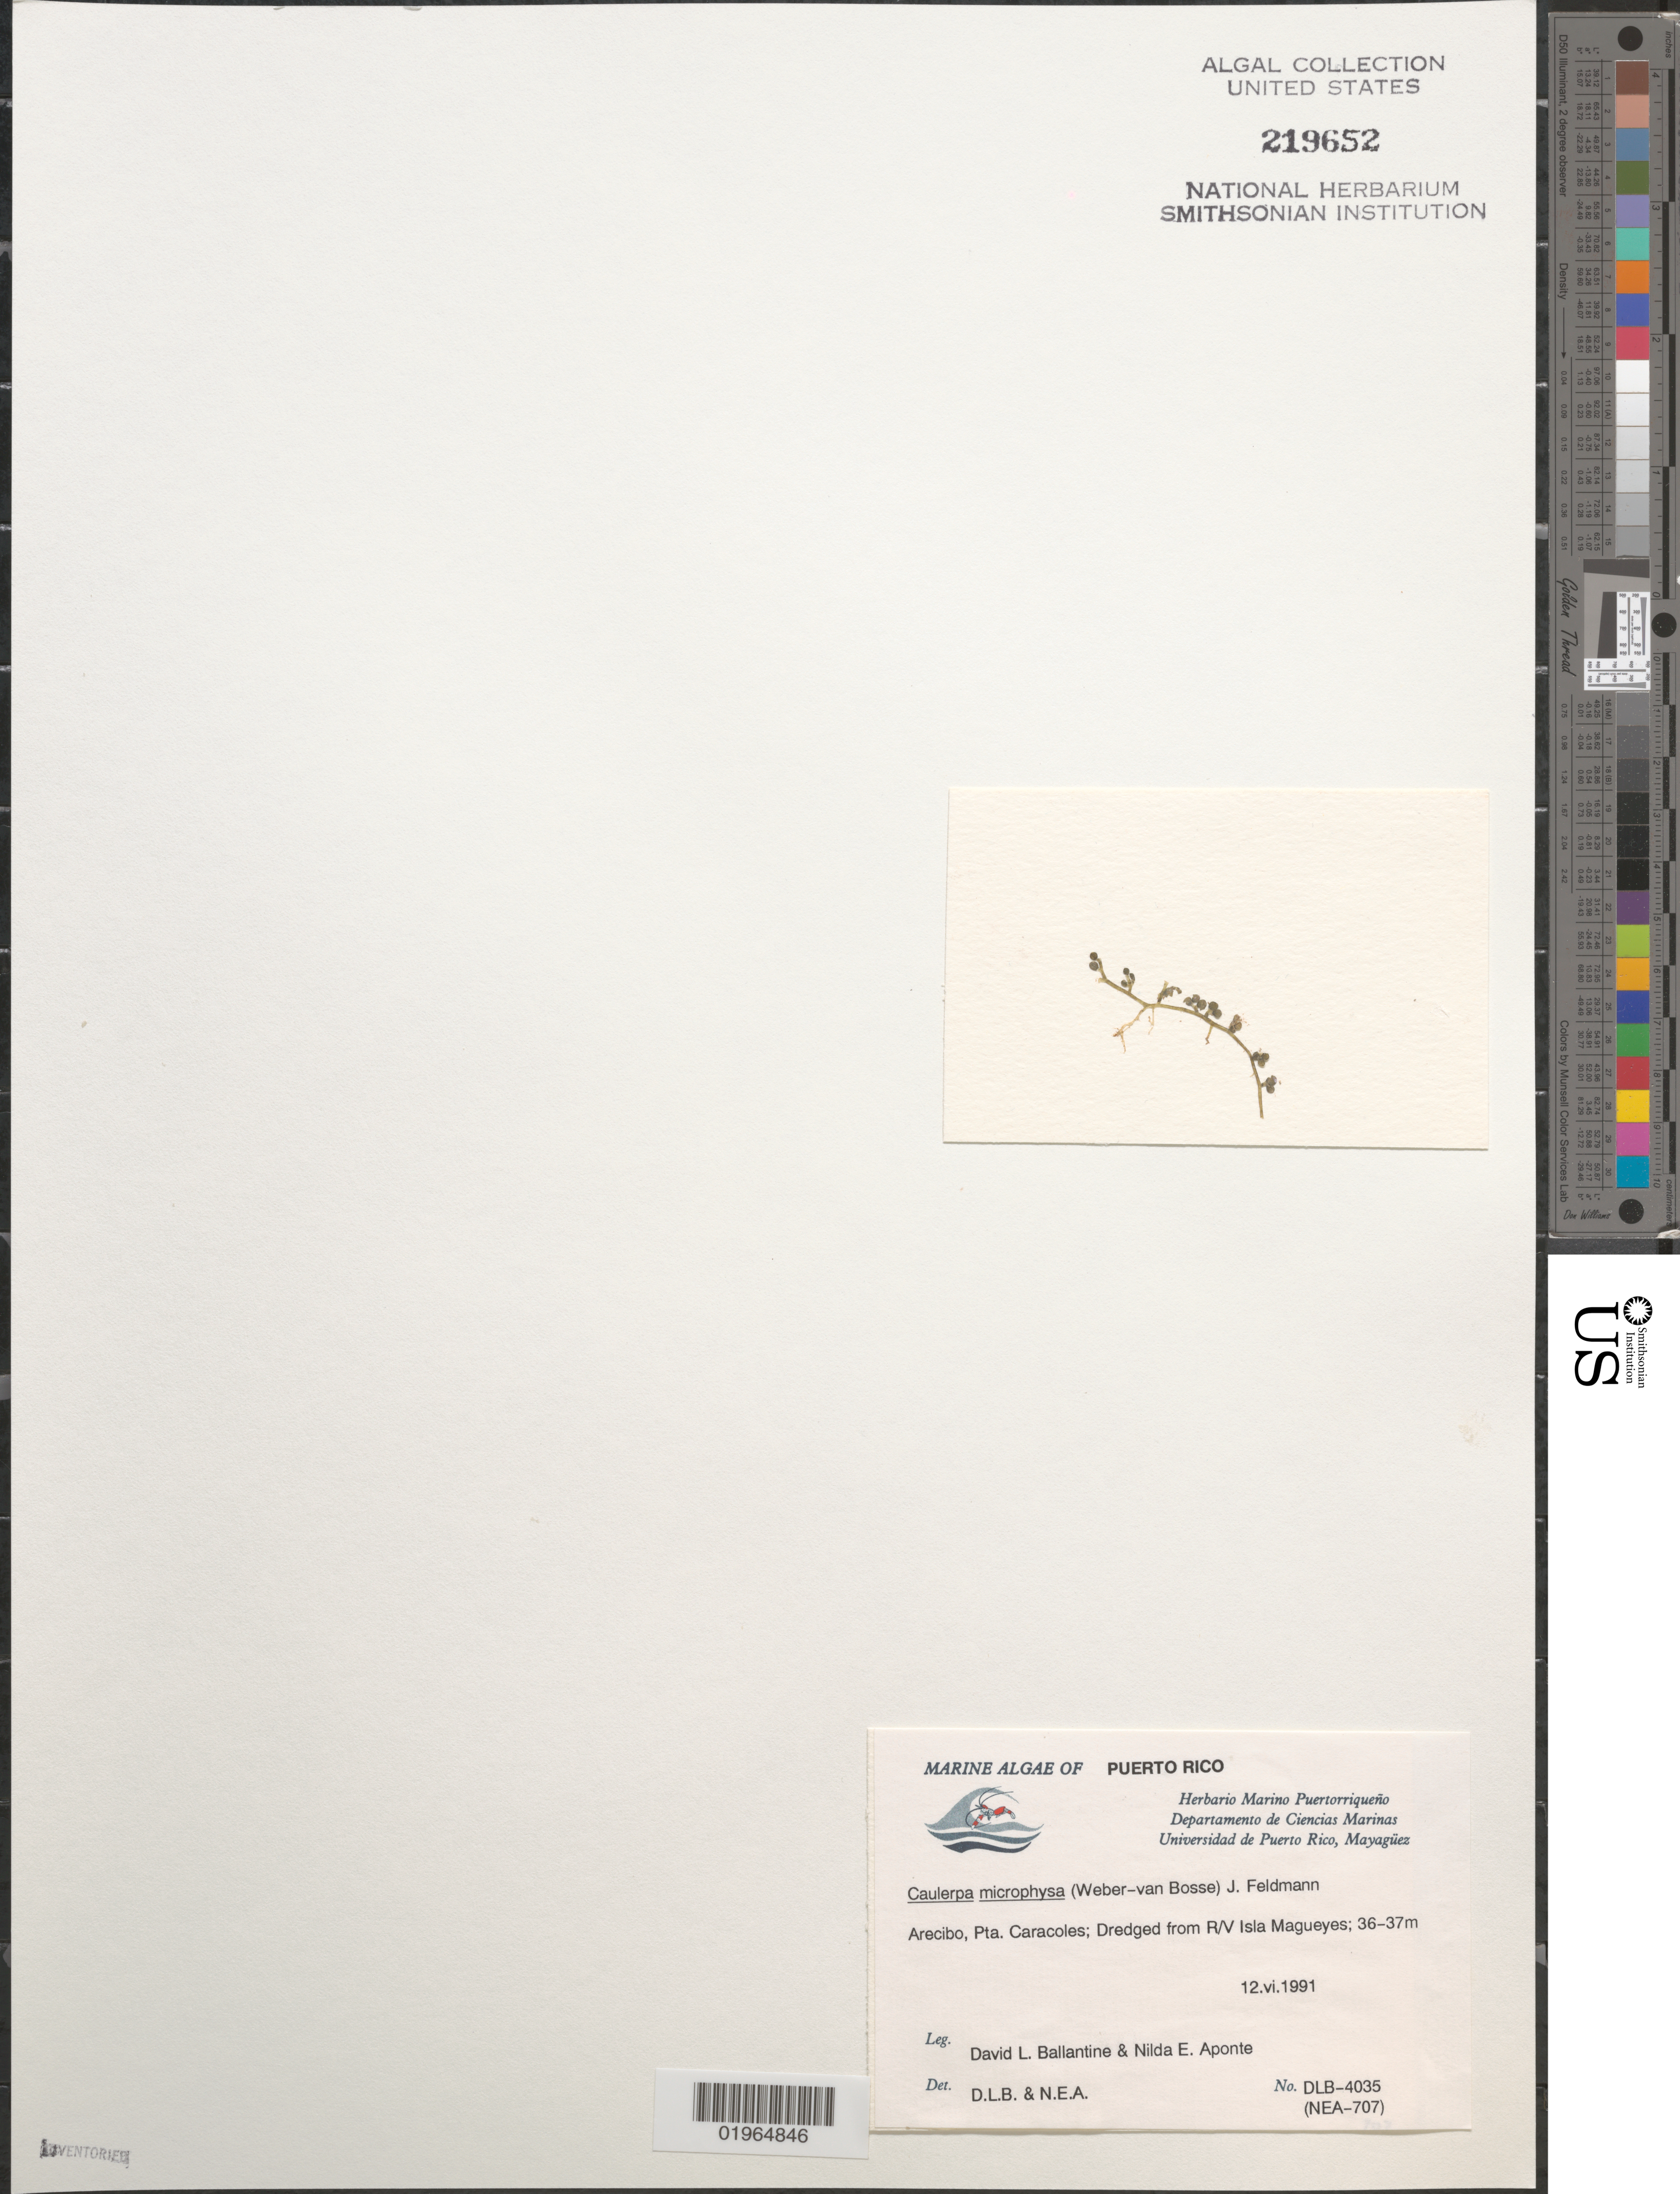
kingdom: Plantae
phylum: Chlorophyta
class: Ulvophyceae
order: Bryopsidales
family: Caulerpaceae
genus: Caulerpa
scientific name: Caulerpa microphysa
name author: (Weber Bosse) Feldmann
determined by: Ballantine, D. L.; Aponte, N. E.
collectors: D.L. Ballantine & N. E. Aponte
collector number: DLB-4035, NEA-707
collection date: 1991-06-12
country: Puerto Rico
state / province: Arecibo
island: Isla Magueyes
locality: Punta Caracoles. Dredged from R/V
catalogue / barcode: US 219652